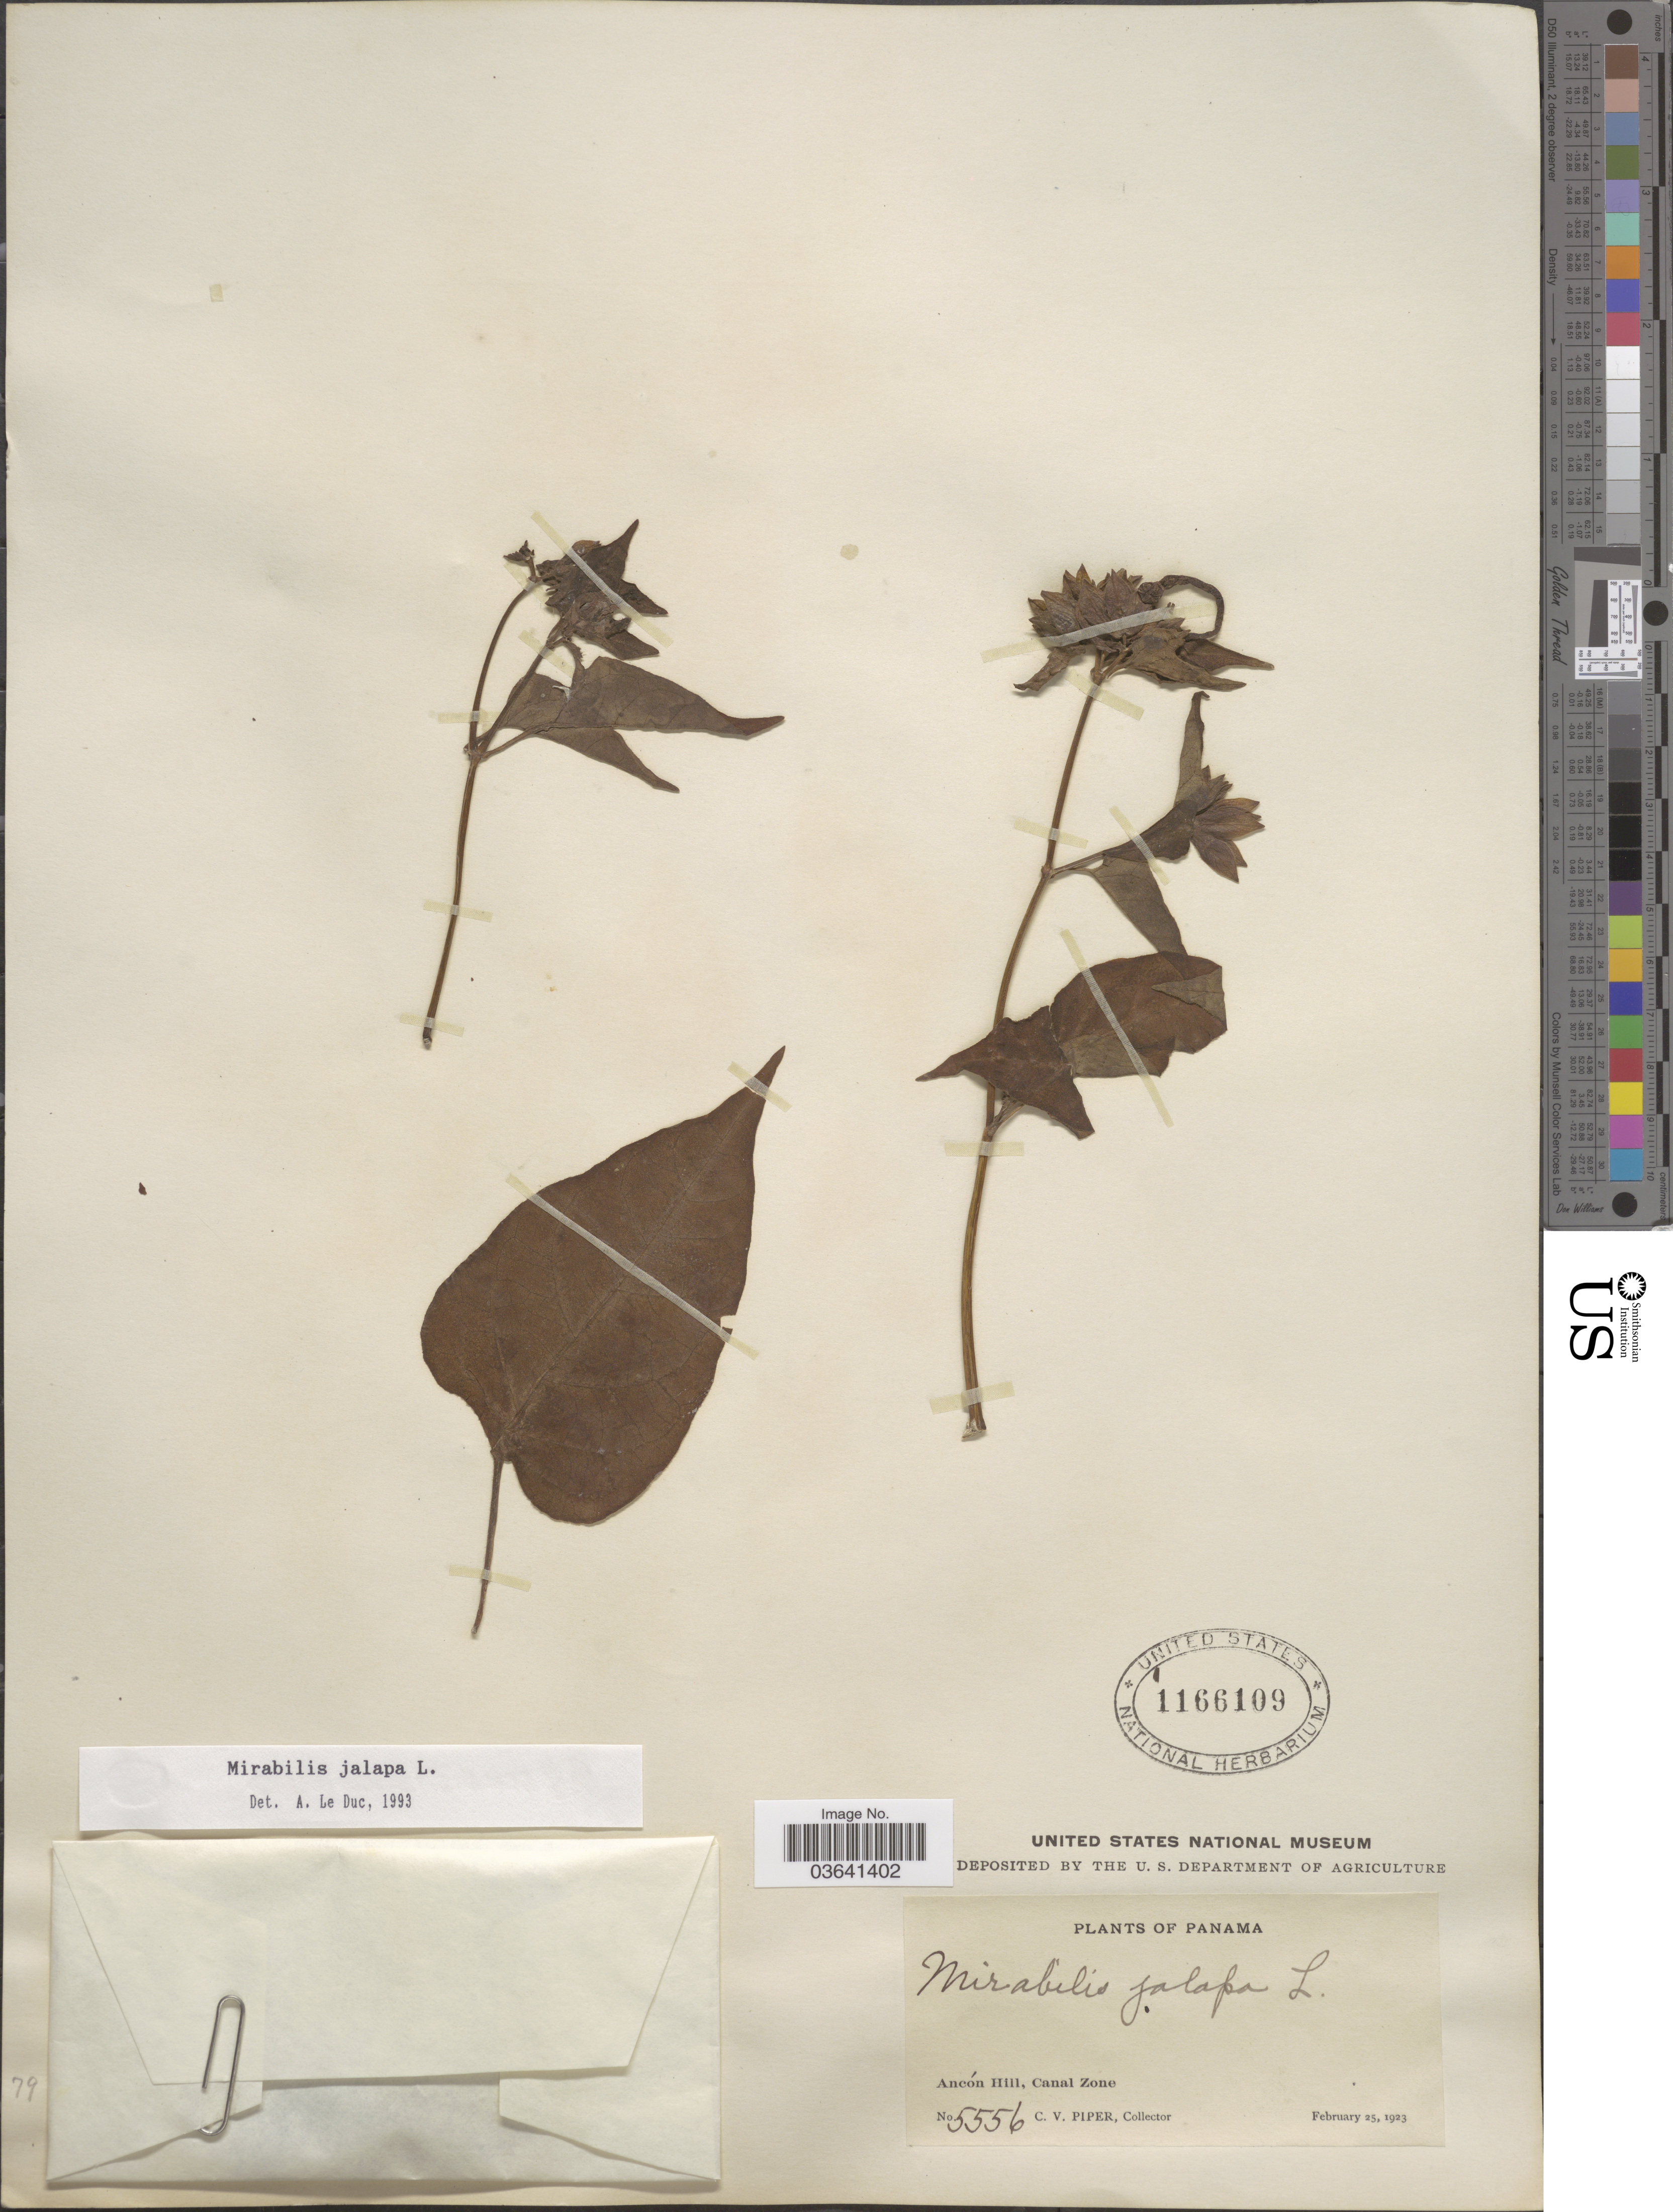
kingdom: Plantae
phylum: Tracheophyta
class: Magnoliopsida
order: Caryophyllales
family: Nyctaginaceae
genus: Mirabilis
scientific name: Mirabilis jalapa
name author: L.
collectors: C. V. Piper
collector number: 5556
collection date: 1923-02-25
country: Panama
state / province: Colón / Panamá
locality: Ancón Hill, Canal Zone.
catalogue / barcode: US 1166109